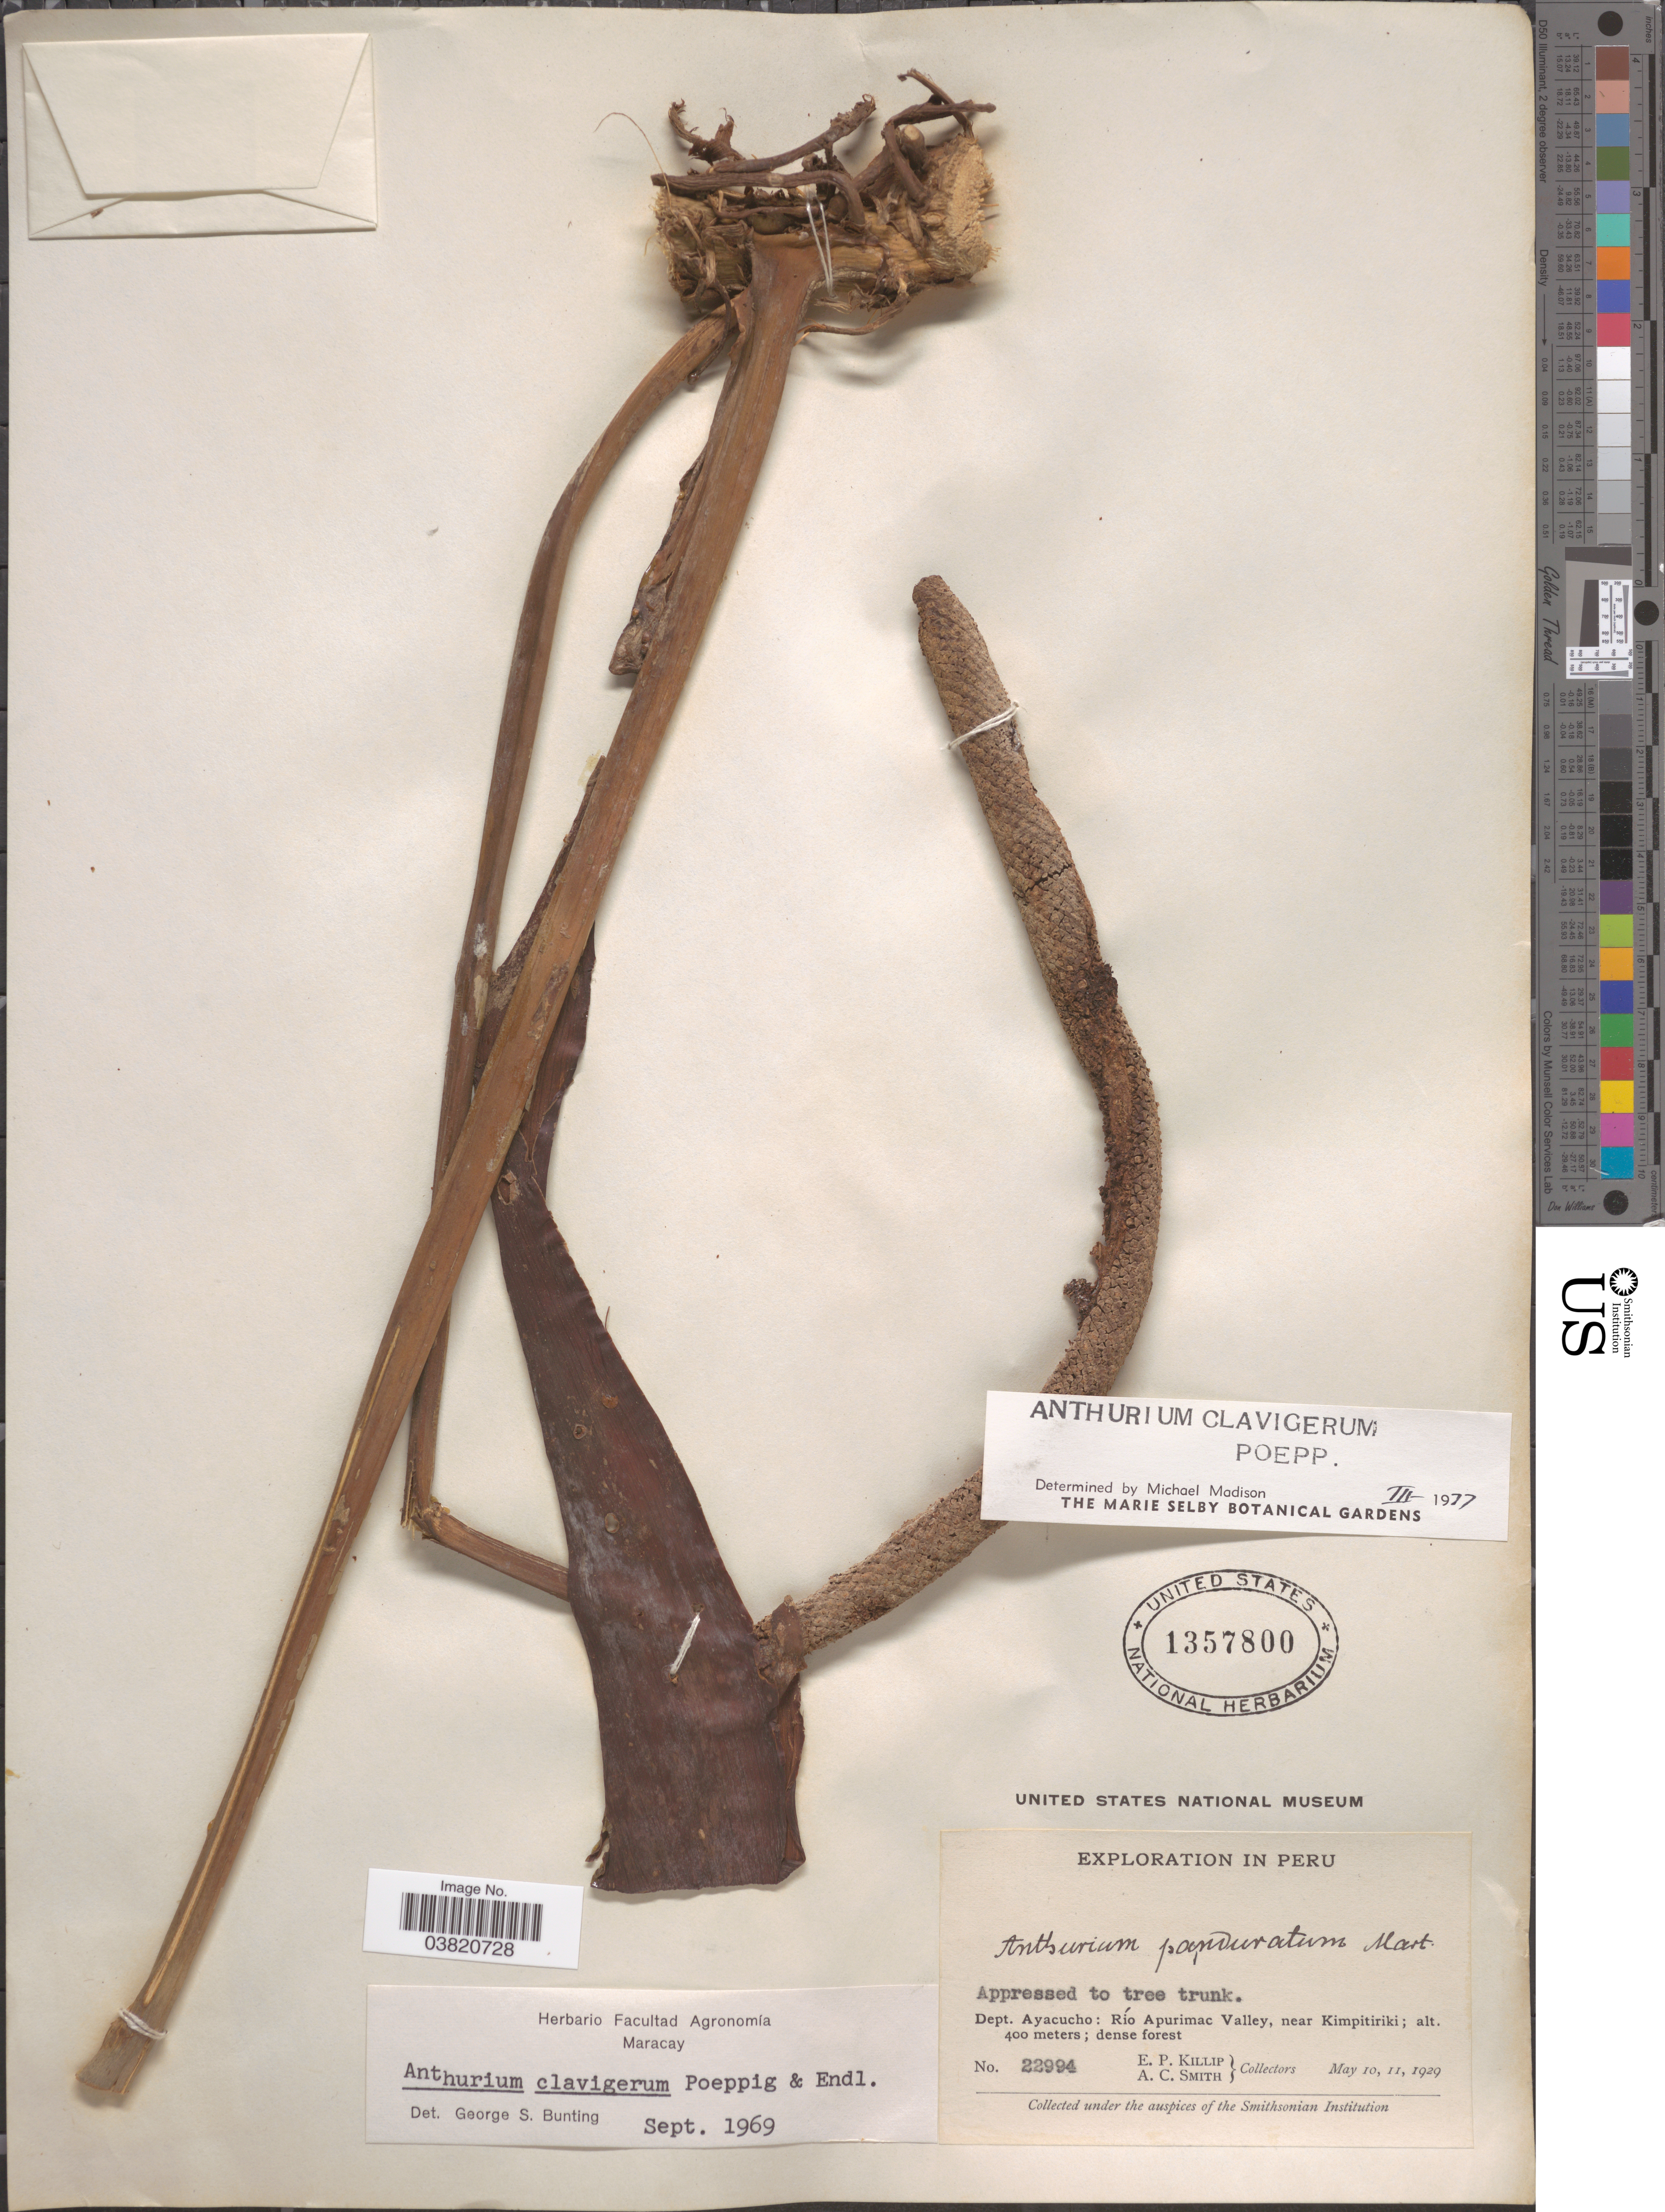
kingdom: Plantae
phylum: Tracheophyta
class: Liliopsida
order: Alismatales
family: Araceae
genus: Anthurium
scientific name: Anthurium clavigerum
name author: Poepp. & Endl.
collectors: E. P. Killip & A. C. Smith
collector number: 22994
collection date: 1929-04-10/1929-05-11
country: Peru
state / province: Ayacucho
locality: Dept. Ayacucho: Río Apurimac Valley, near Kimpitiriki.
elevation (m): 400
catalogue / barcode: US 1357800